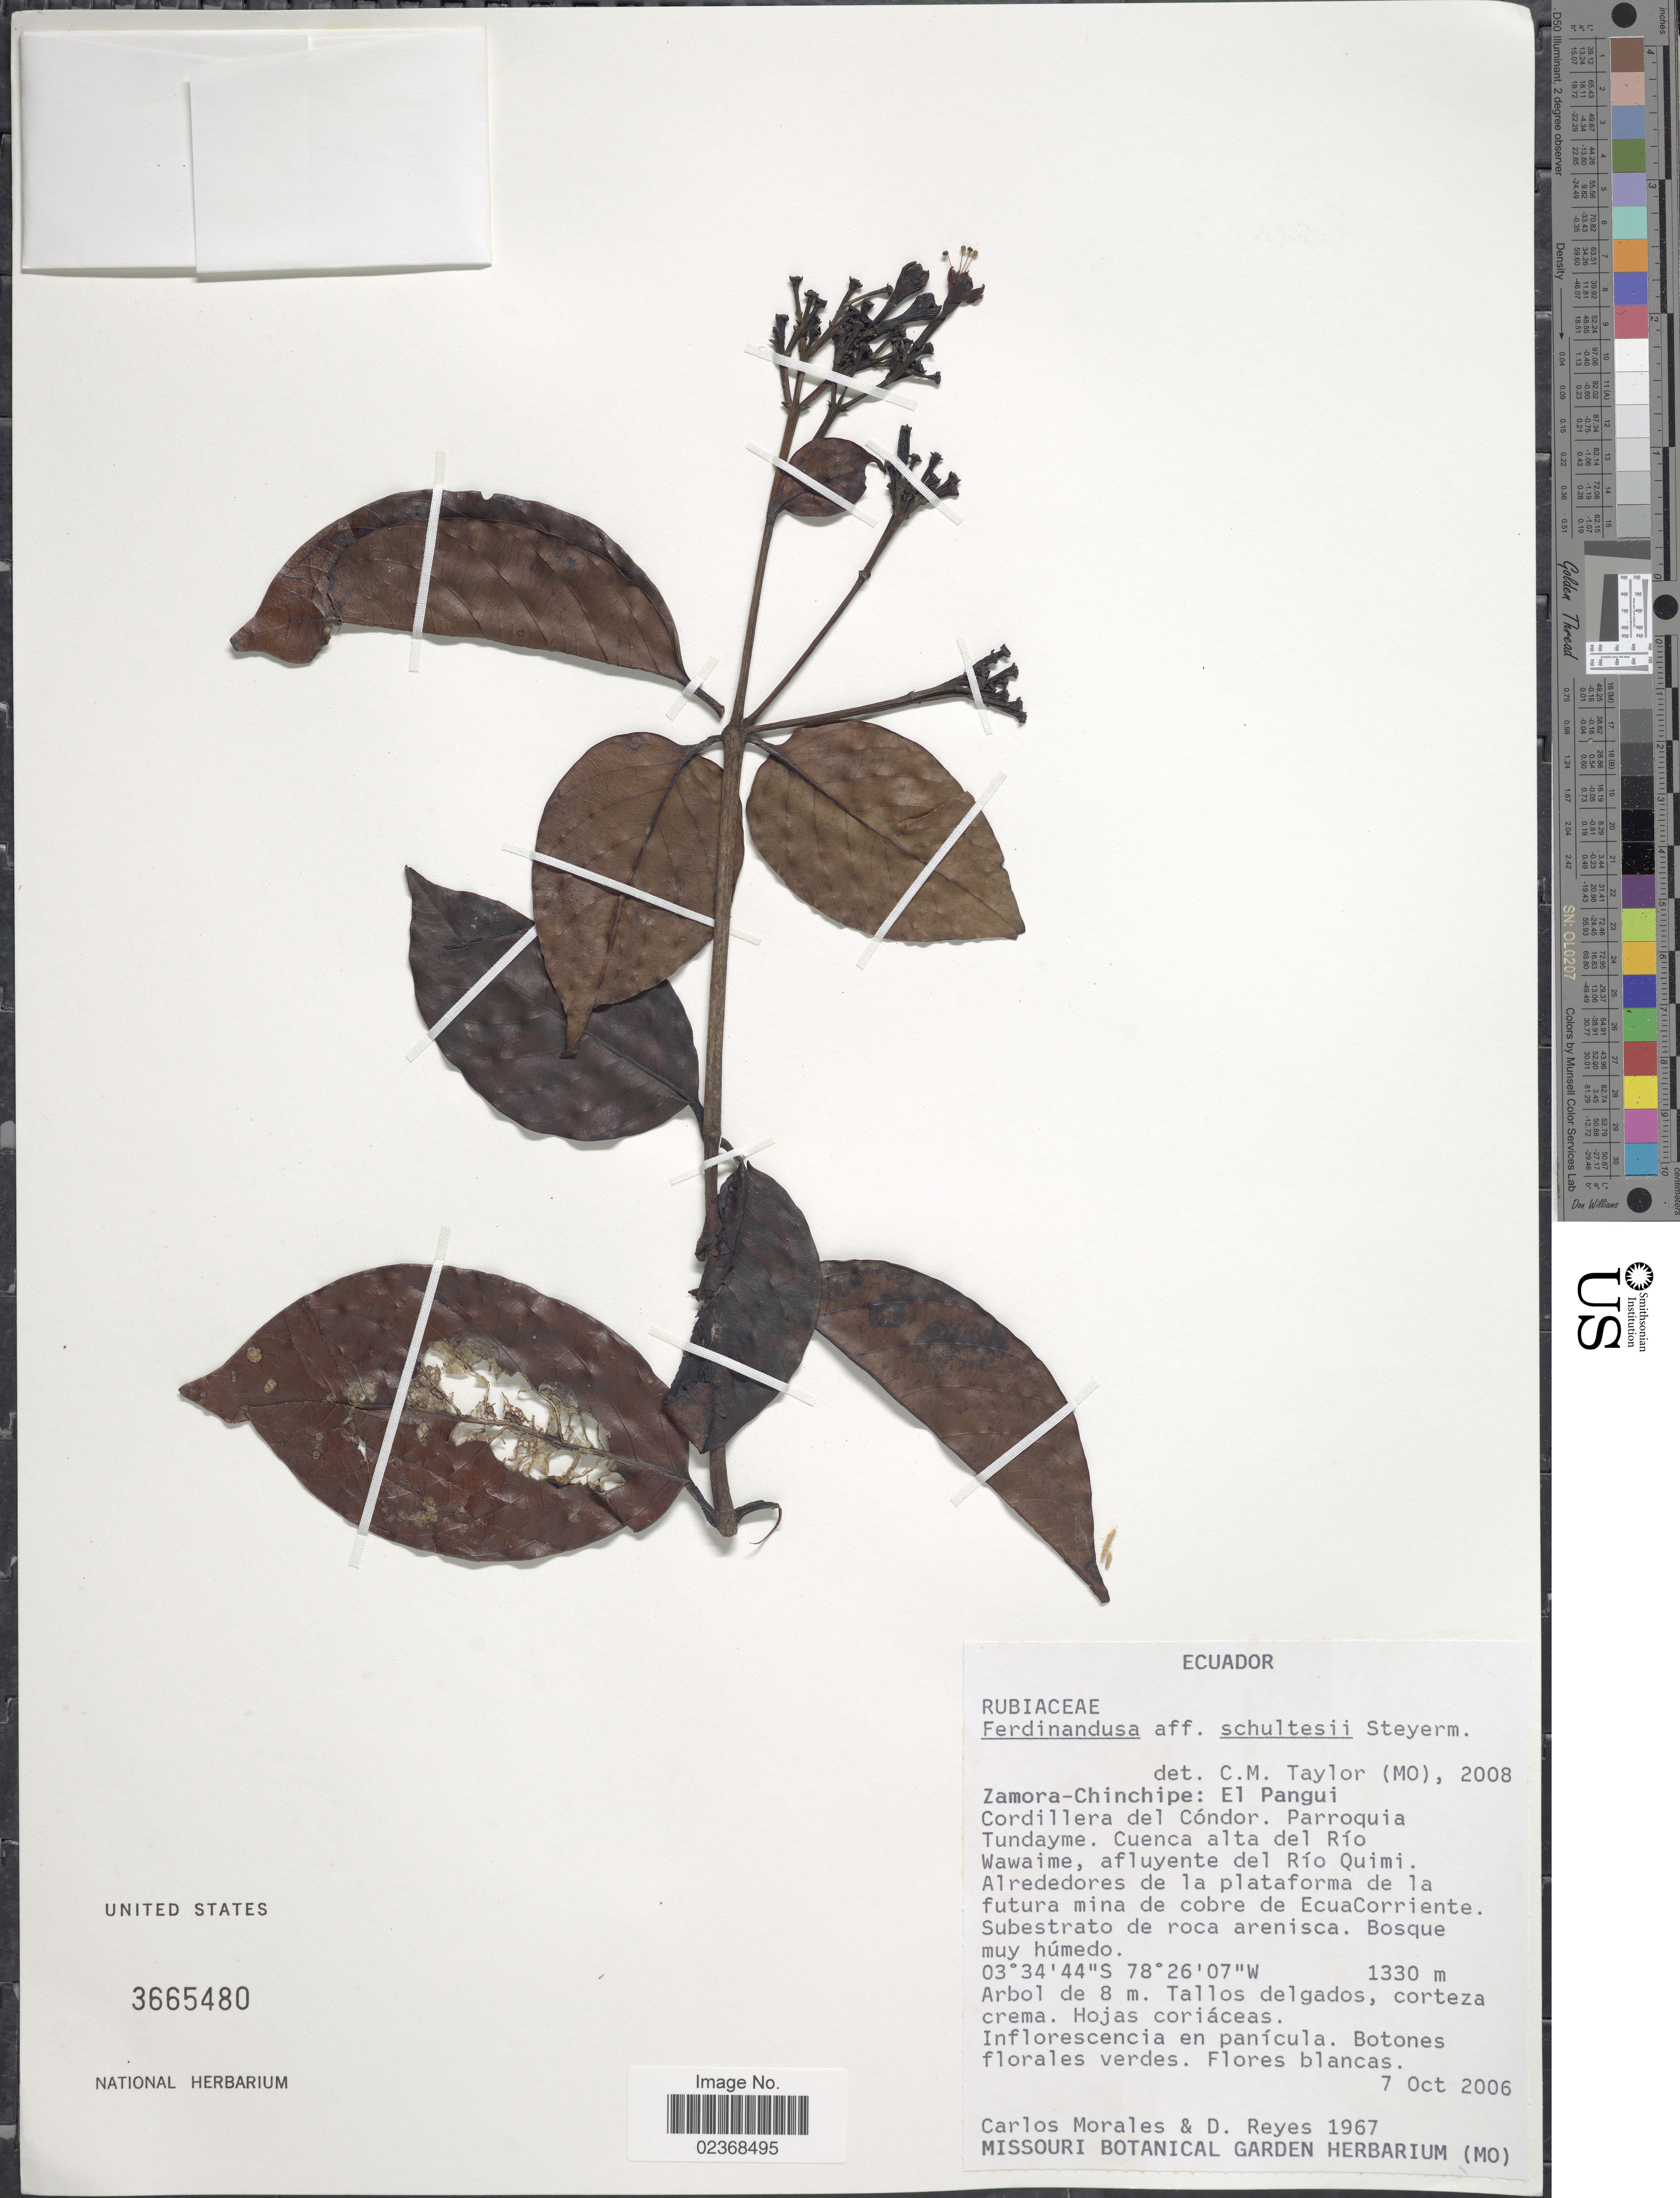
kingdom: Plantae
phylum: Tracheophyta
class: Magnoliopsida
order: Gentianales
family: Rubiaceae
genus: Ferdinandusa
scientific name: Ferdinandusa schultesii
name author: Steyerm.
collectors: C. Morales & D. Reyes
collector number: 1967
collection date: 2006-10-07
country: Ecuador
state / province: Zamora-Chinchipe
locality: El Pangui, Cordillera del Condor. Parroquia Tundayme. Cuenca alta del Rio Wawaime, afluyente del Rio Quimi. Alrededores de la plataforma de la futura mina de cobre de EcuaCorriente.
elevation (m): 1330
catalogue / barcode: US 3665480